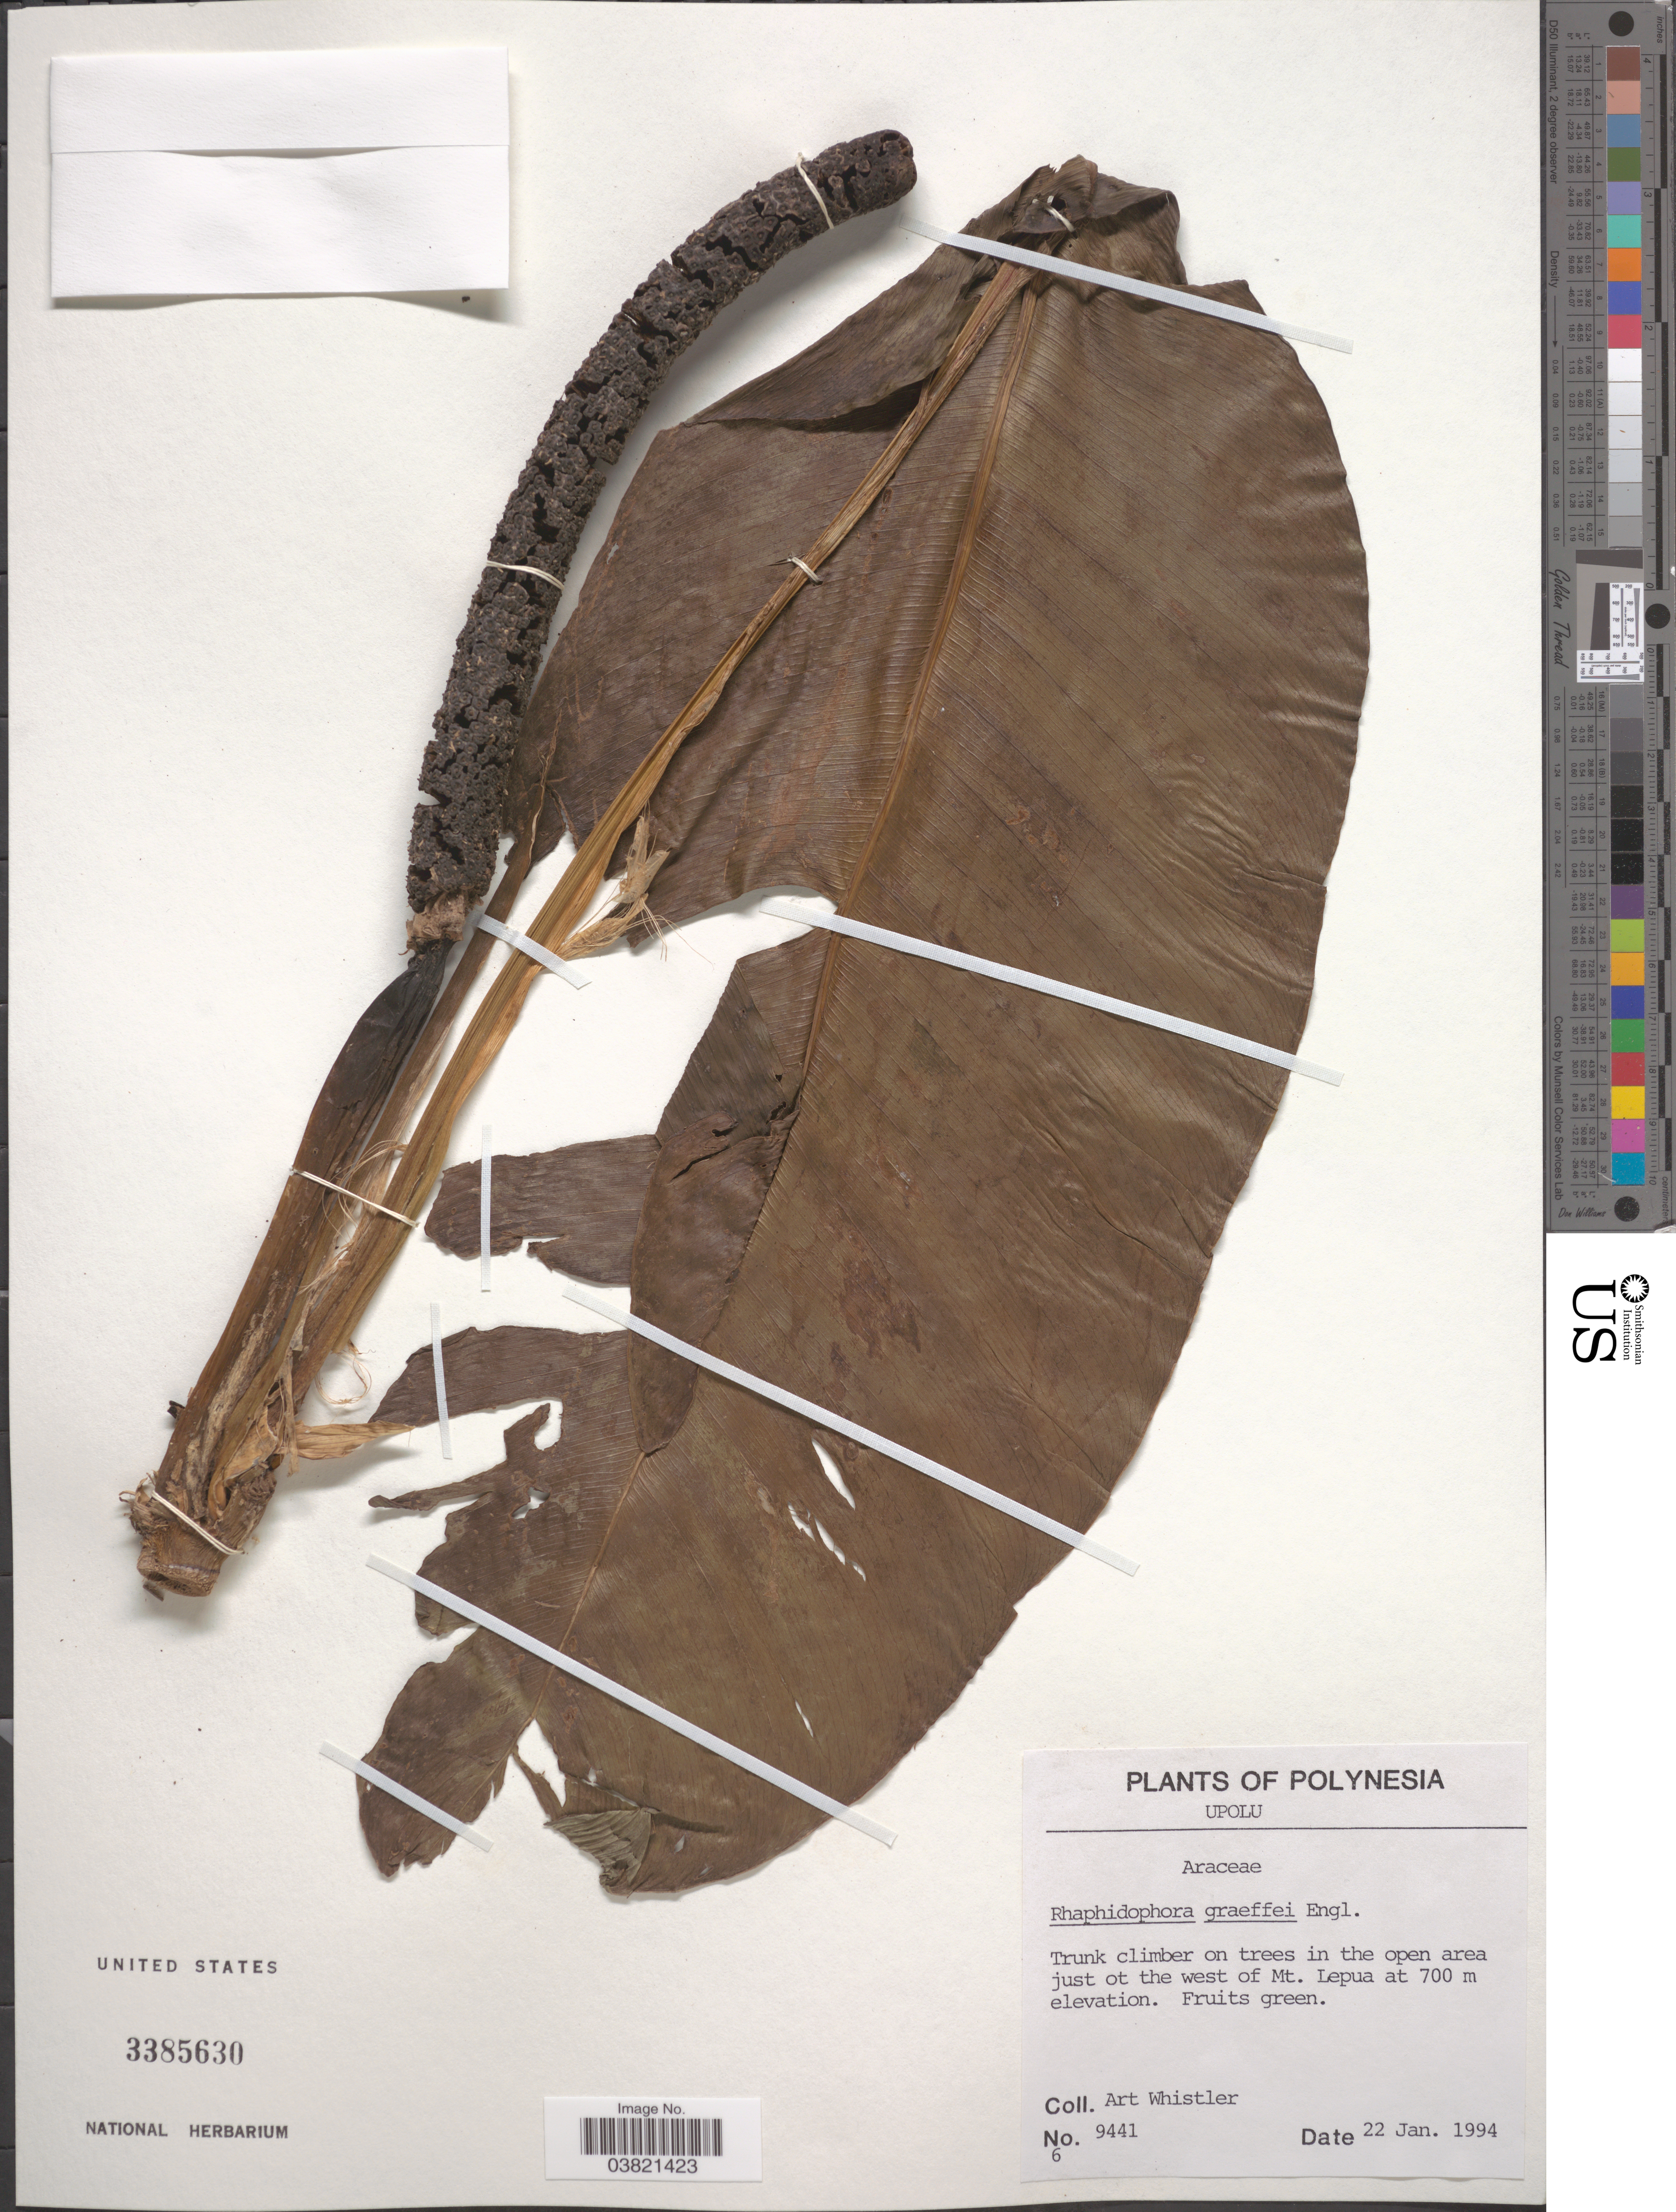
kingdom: Plantae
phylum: Tracheophyta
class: Liliopsida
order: Alismatales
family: Araceae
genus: Rhaphidophora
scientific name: Rhaphidophora graeffei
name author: Engl.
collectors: A. Whistler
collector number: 9441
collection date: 1994-01-22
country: Samoa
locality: Polynesia. Upolu. In the open area just to the west of Mt. Lepua.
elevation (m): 700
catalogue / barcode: US 3385630